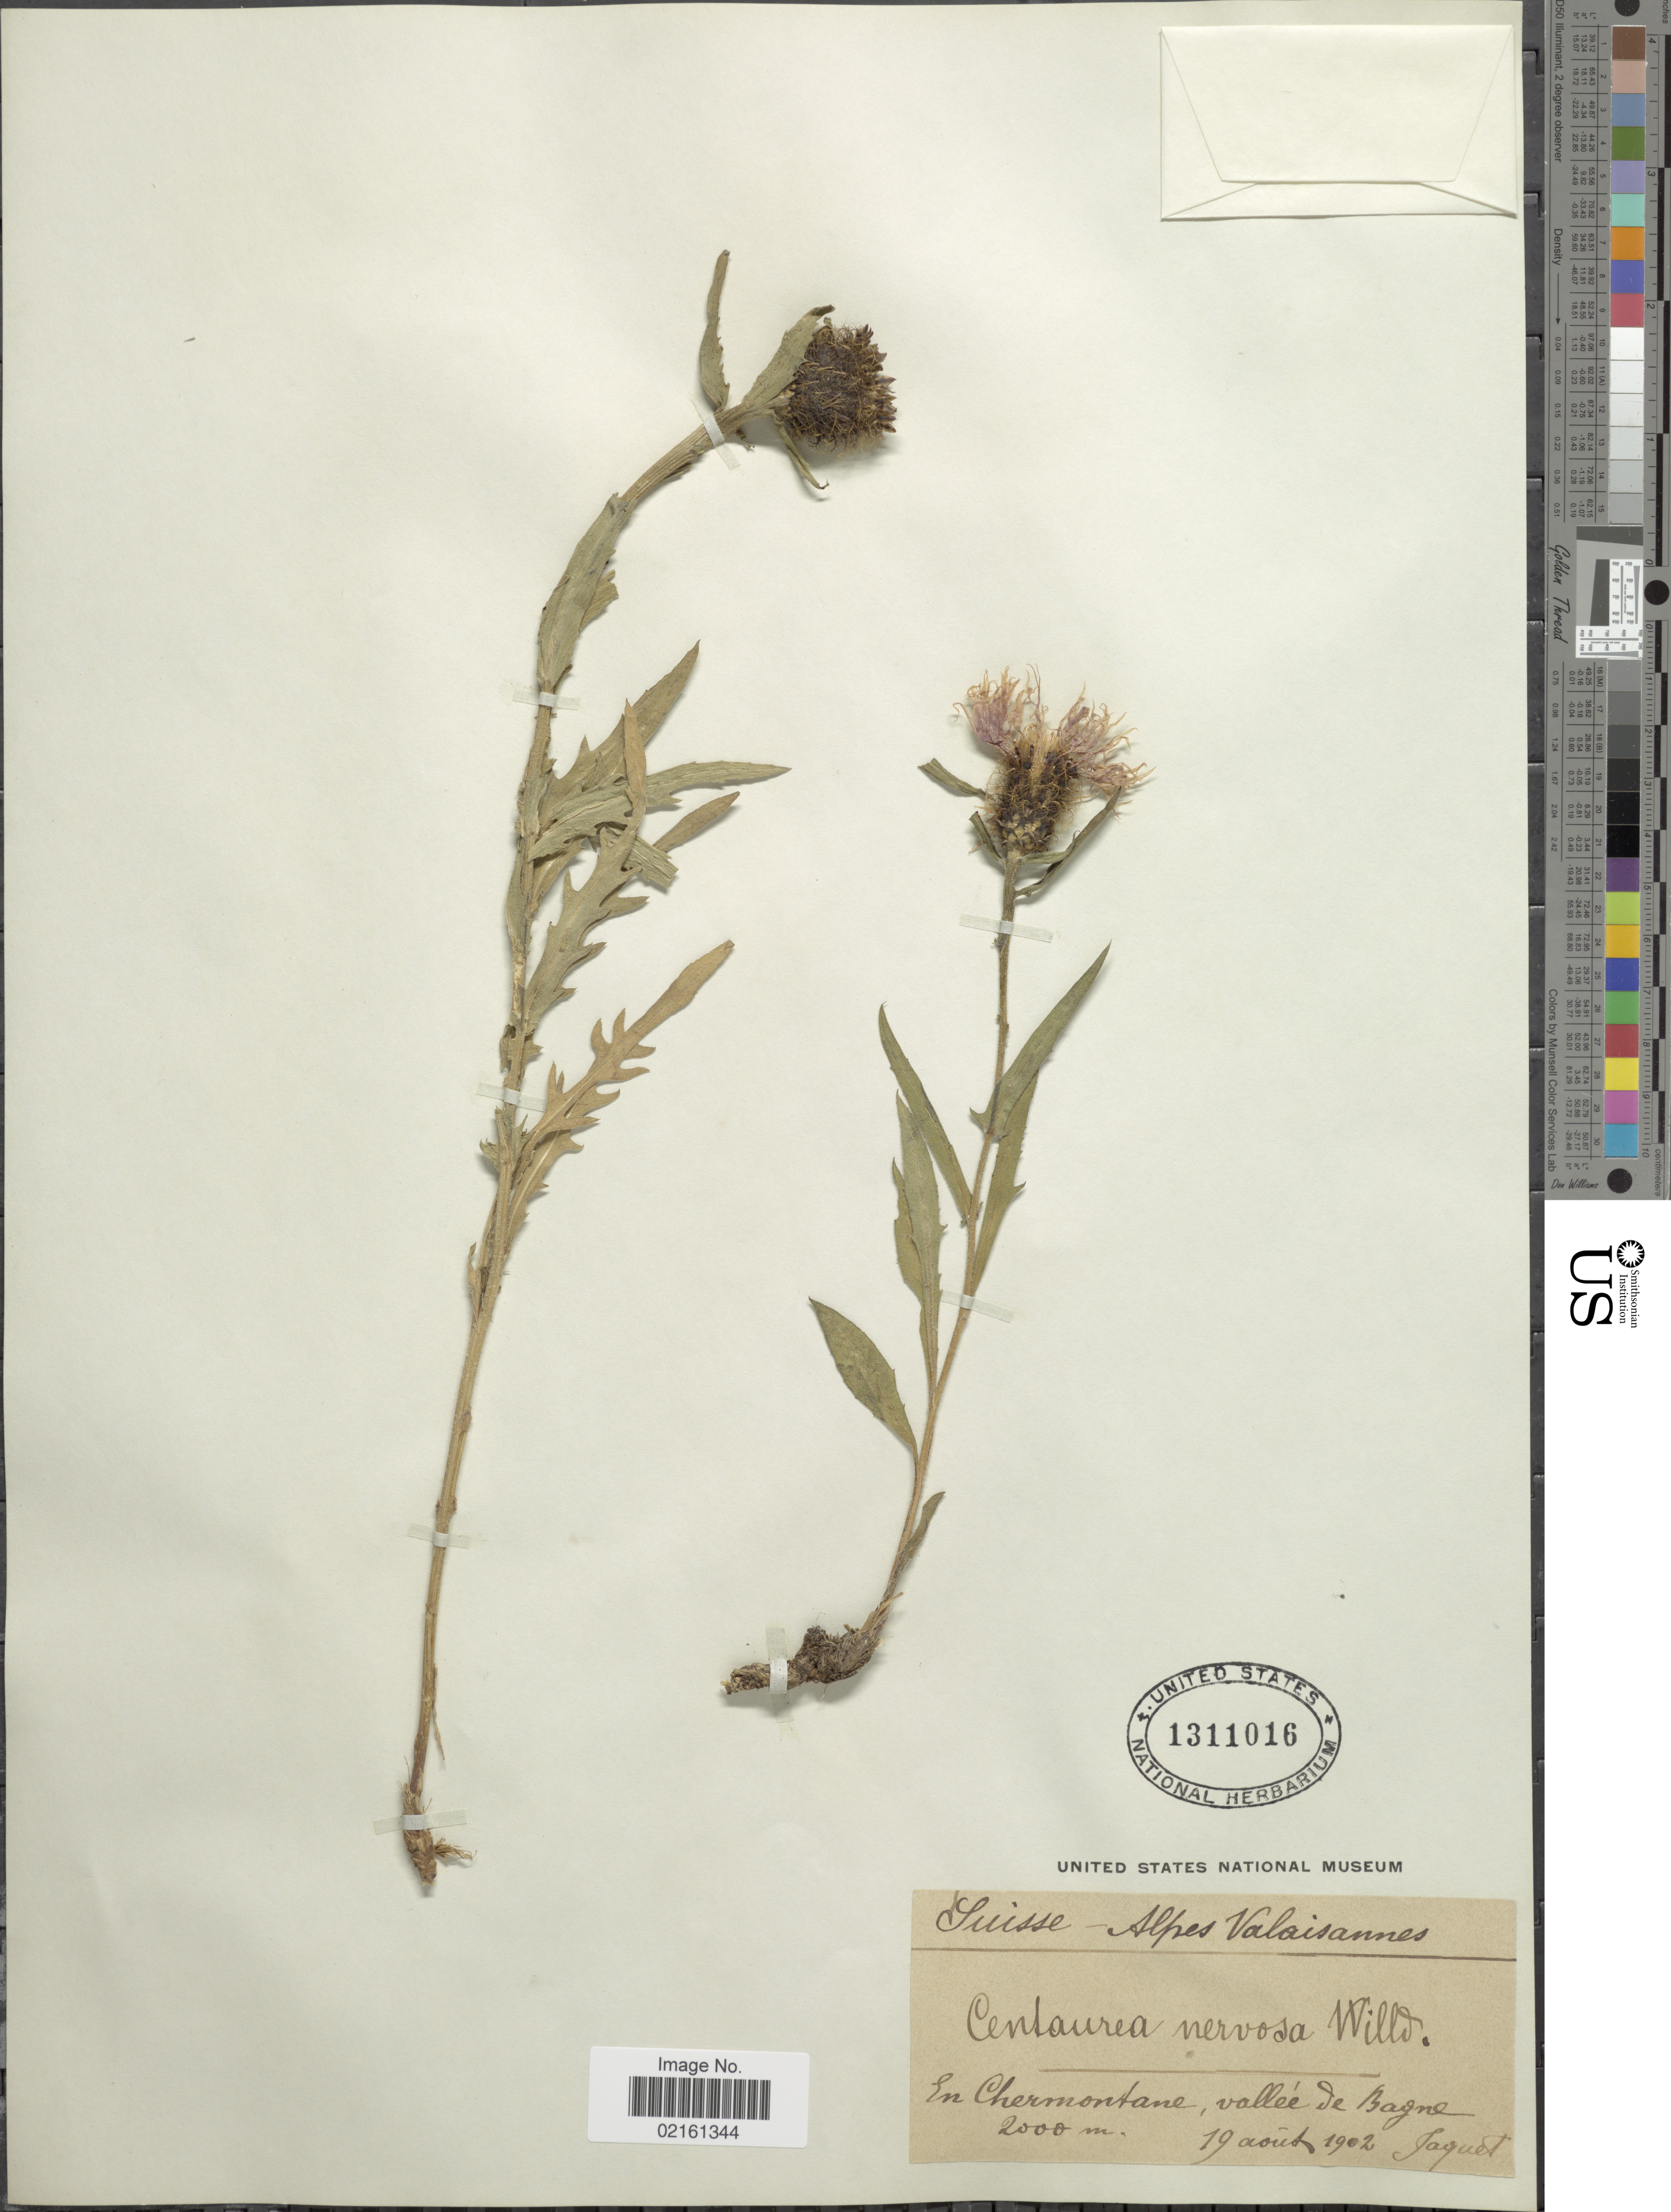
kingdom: Plantae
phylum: Tracheophyta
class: Magnoliopsida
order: Asterales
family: Asteraceae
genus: Centaurea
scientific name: Centaurea nervosa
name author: Willd.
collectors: -. Jaquet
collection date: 1902-08-19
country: Switzerland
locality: Suisse, en Chermontane, vallee de Bagne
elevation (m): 2000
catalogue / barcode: US 1311016